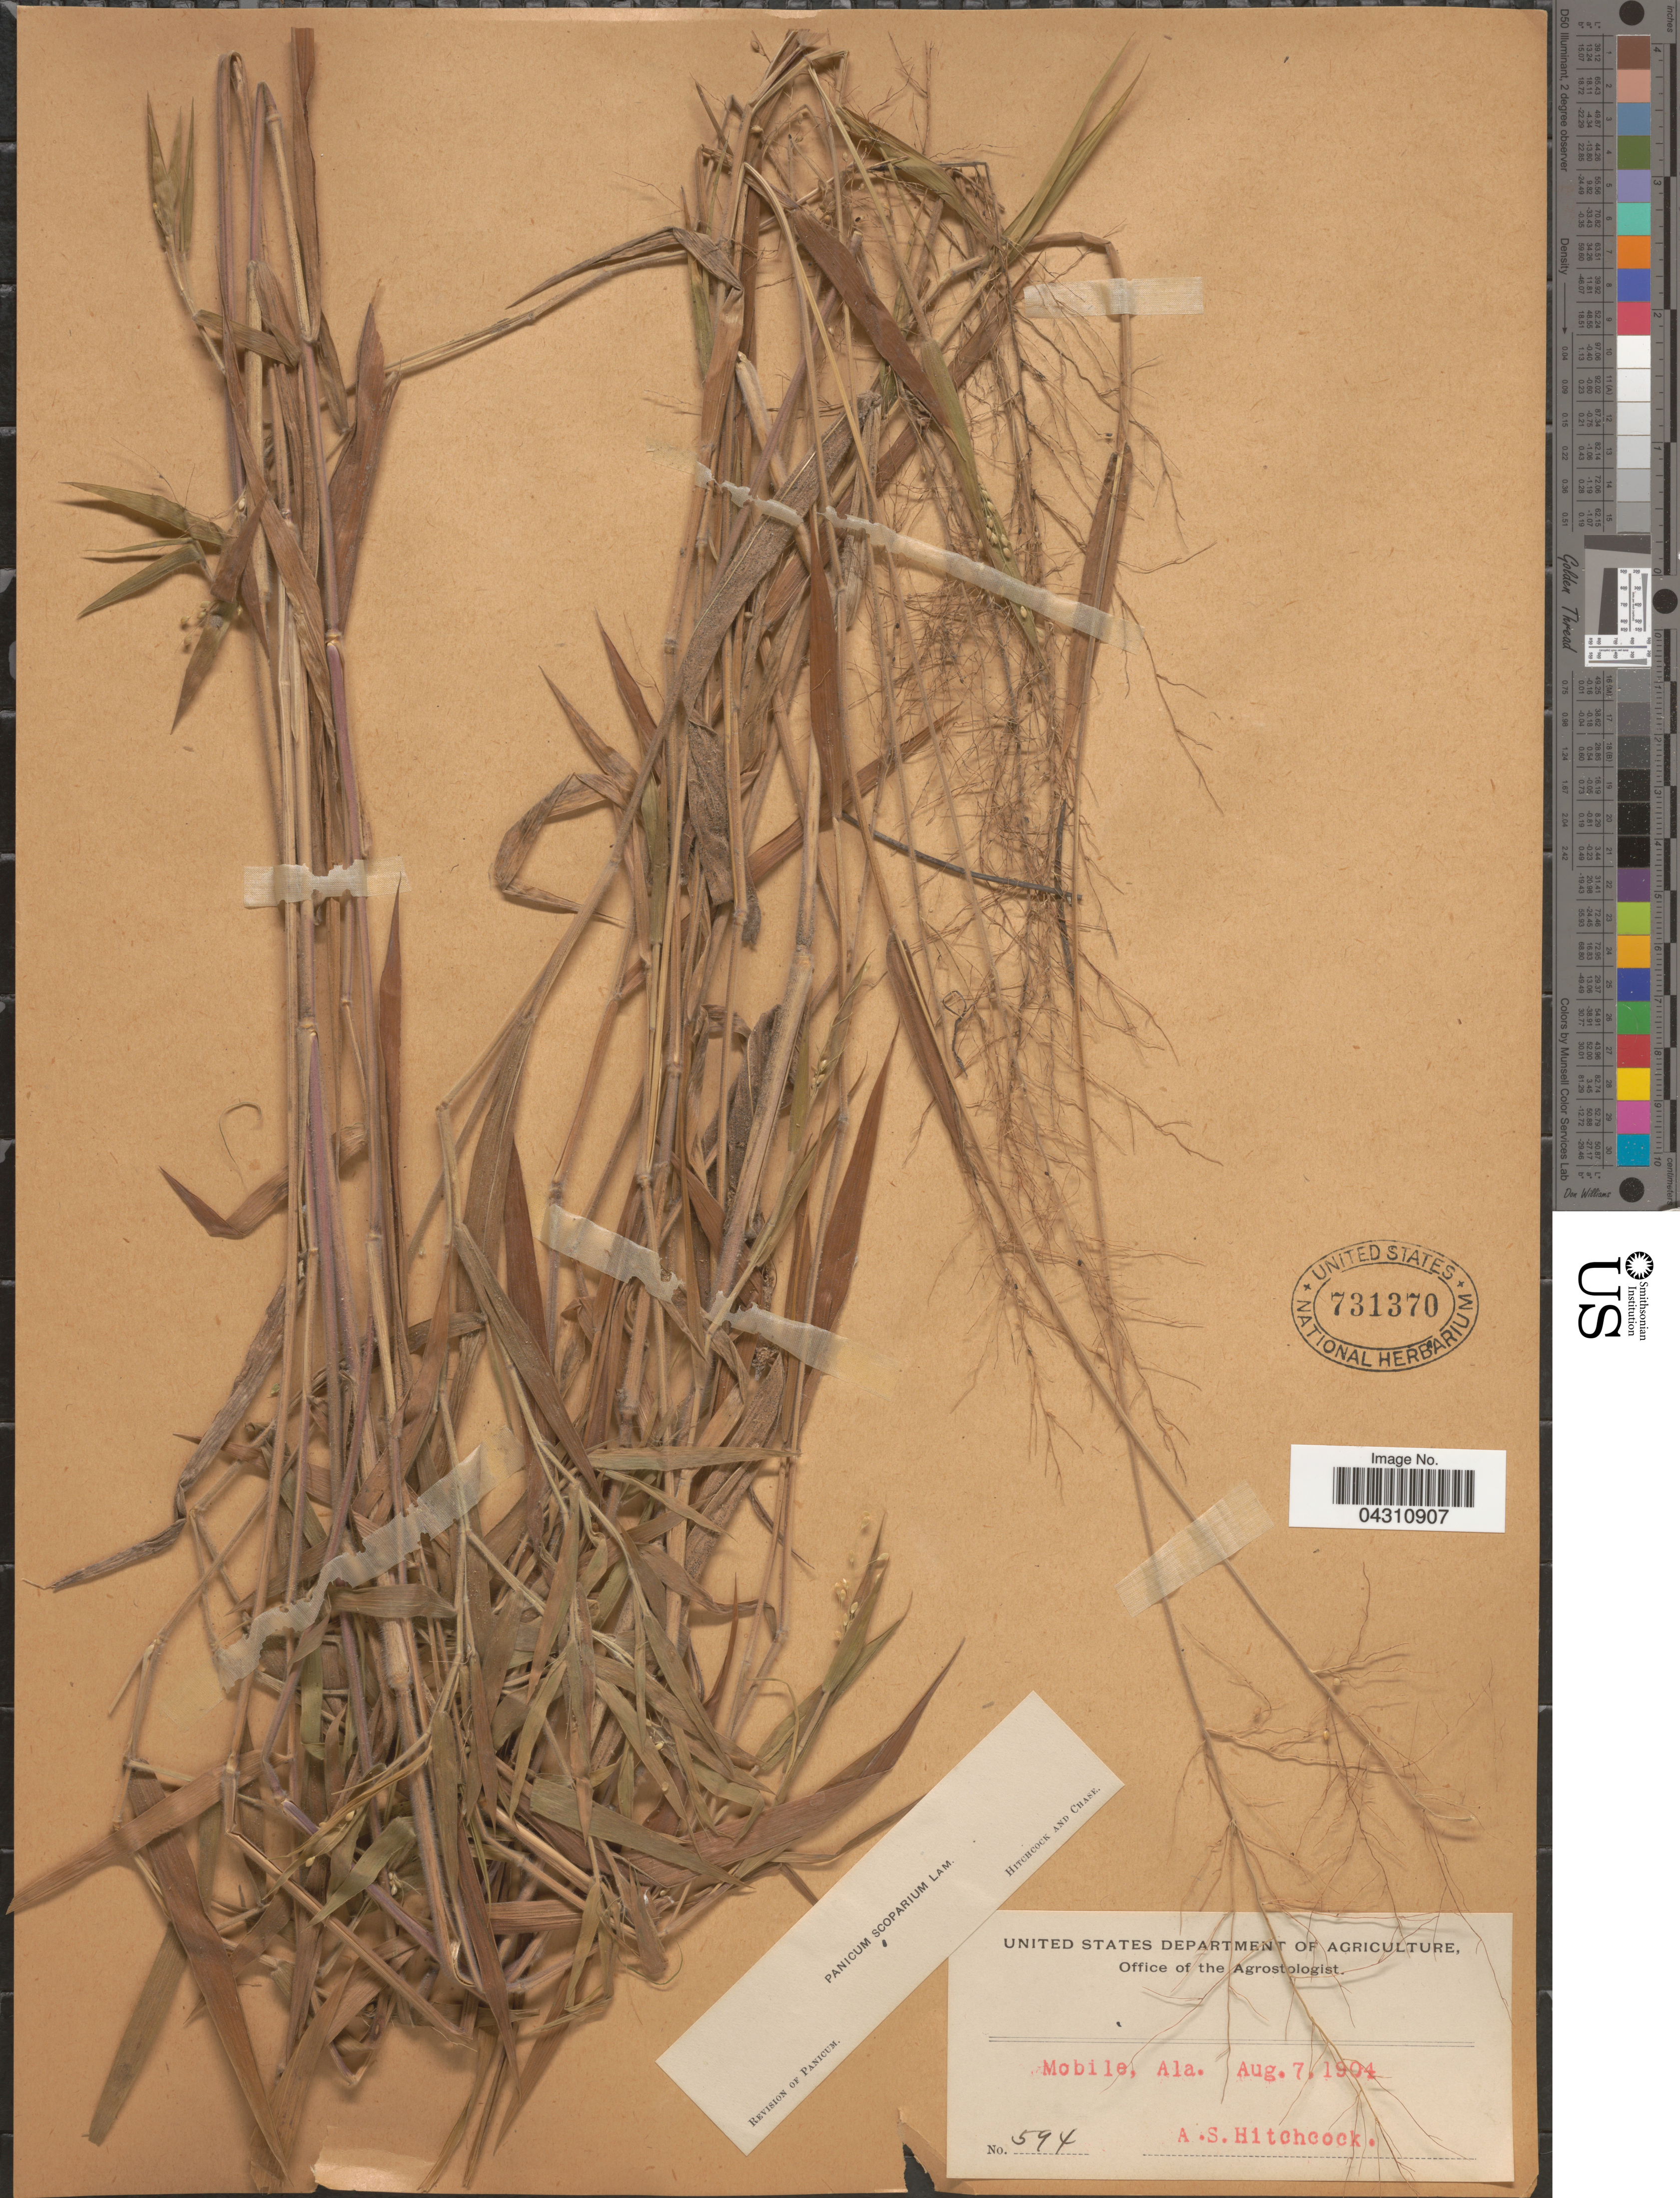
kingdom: Plantae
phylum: Tracheophyta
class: Liliopsida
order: Poales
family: Poaceae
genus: Dichanthelium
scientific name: Dichanthelium scoparium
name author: (Lam.) Gould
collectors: A. S. Hitchcock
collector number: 594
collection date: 1904-08-07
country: United States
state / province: Alabama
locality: Mobile.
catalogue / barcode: US 731370